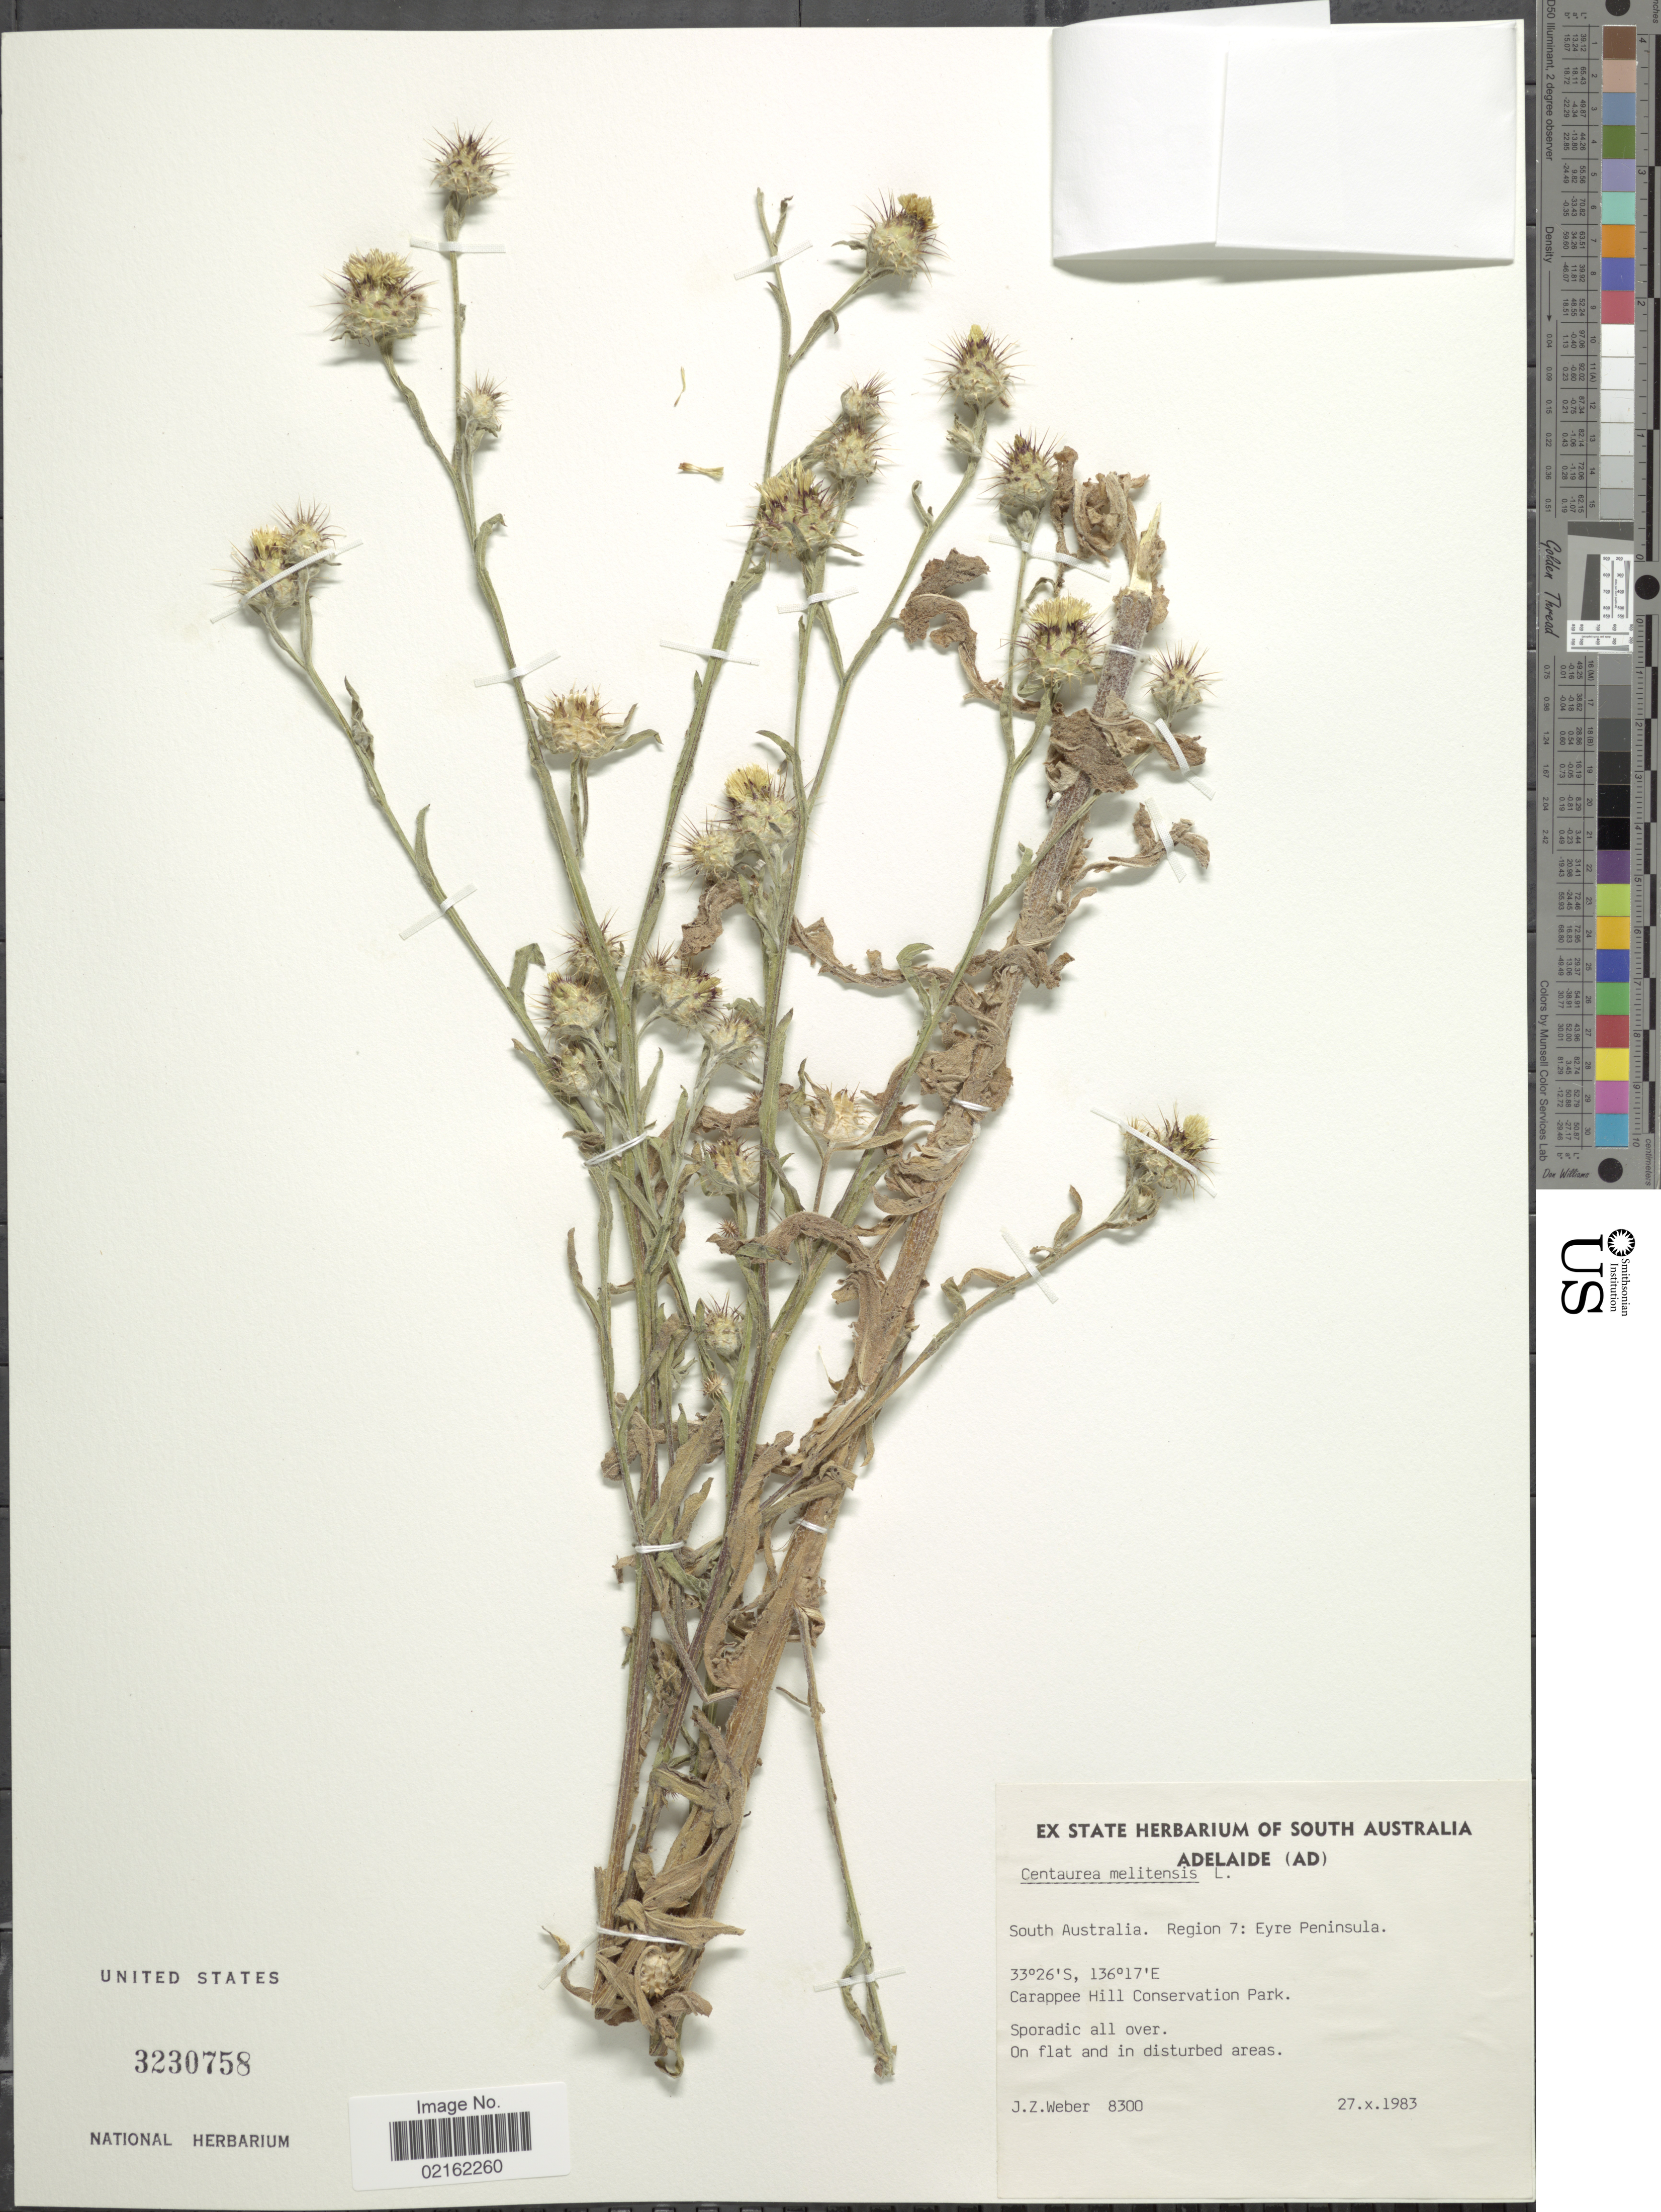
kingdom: Plantae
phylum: Tracheophyta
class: Magnoliopsida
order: Asterales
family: Asteraceae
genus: Centaurea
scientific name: Centaurea melitensis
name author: L.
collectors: J.Z. Weber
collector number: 8300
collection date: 1983-10-27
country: Australia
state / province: South Australia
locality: Region 7, Eyre Peninsula, Carappee Hill Conservation Park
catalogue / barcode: US 3230758